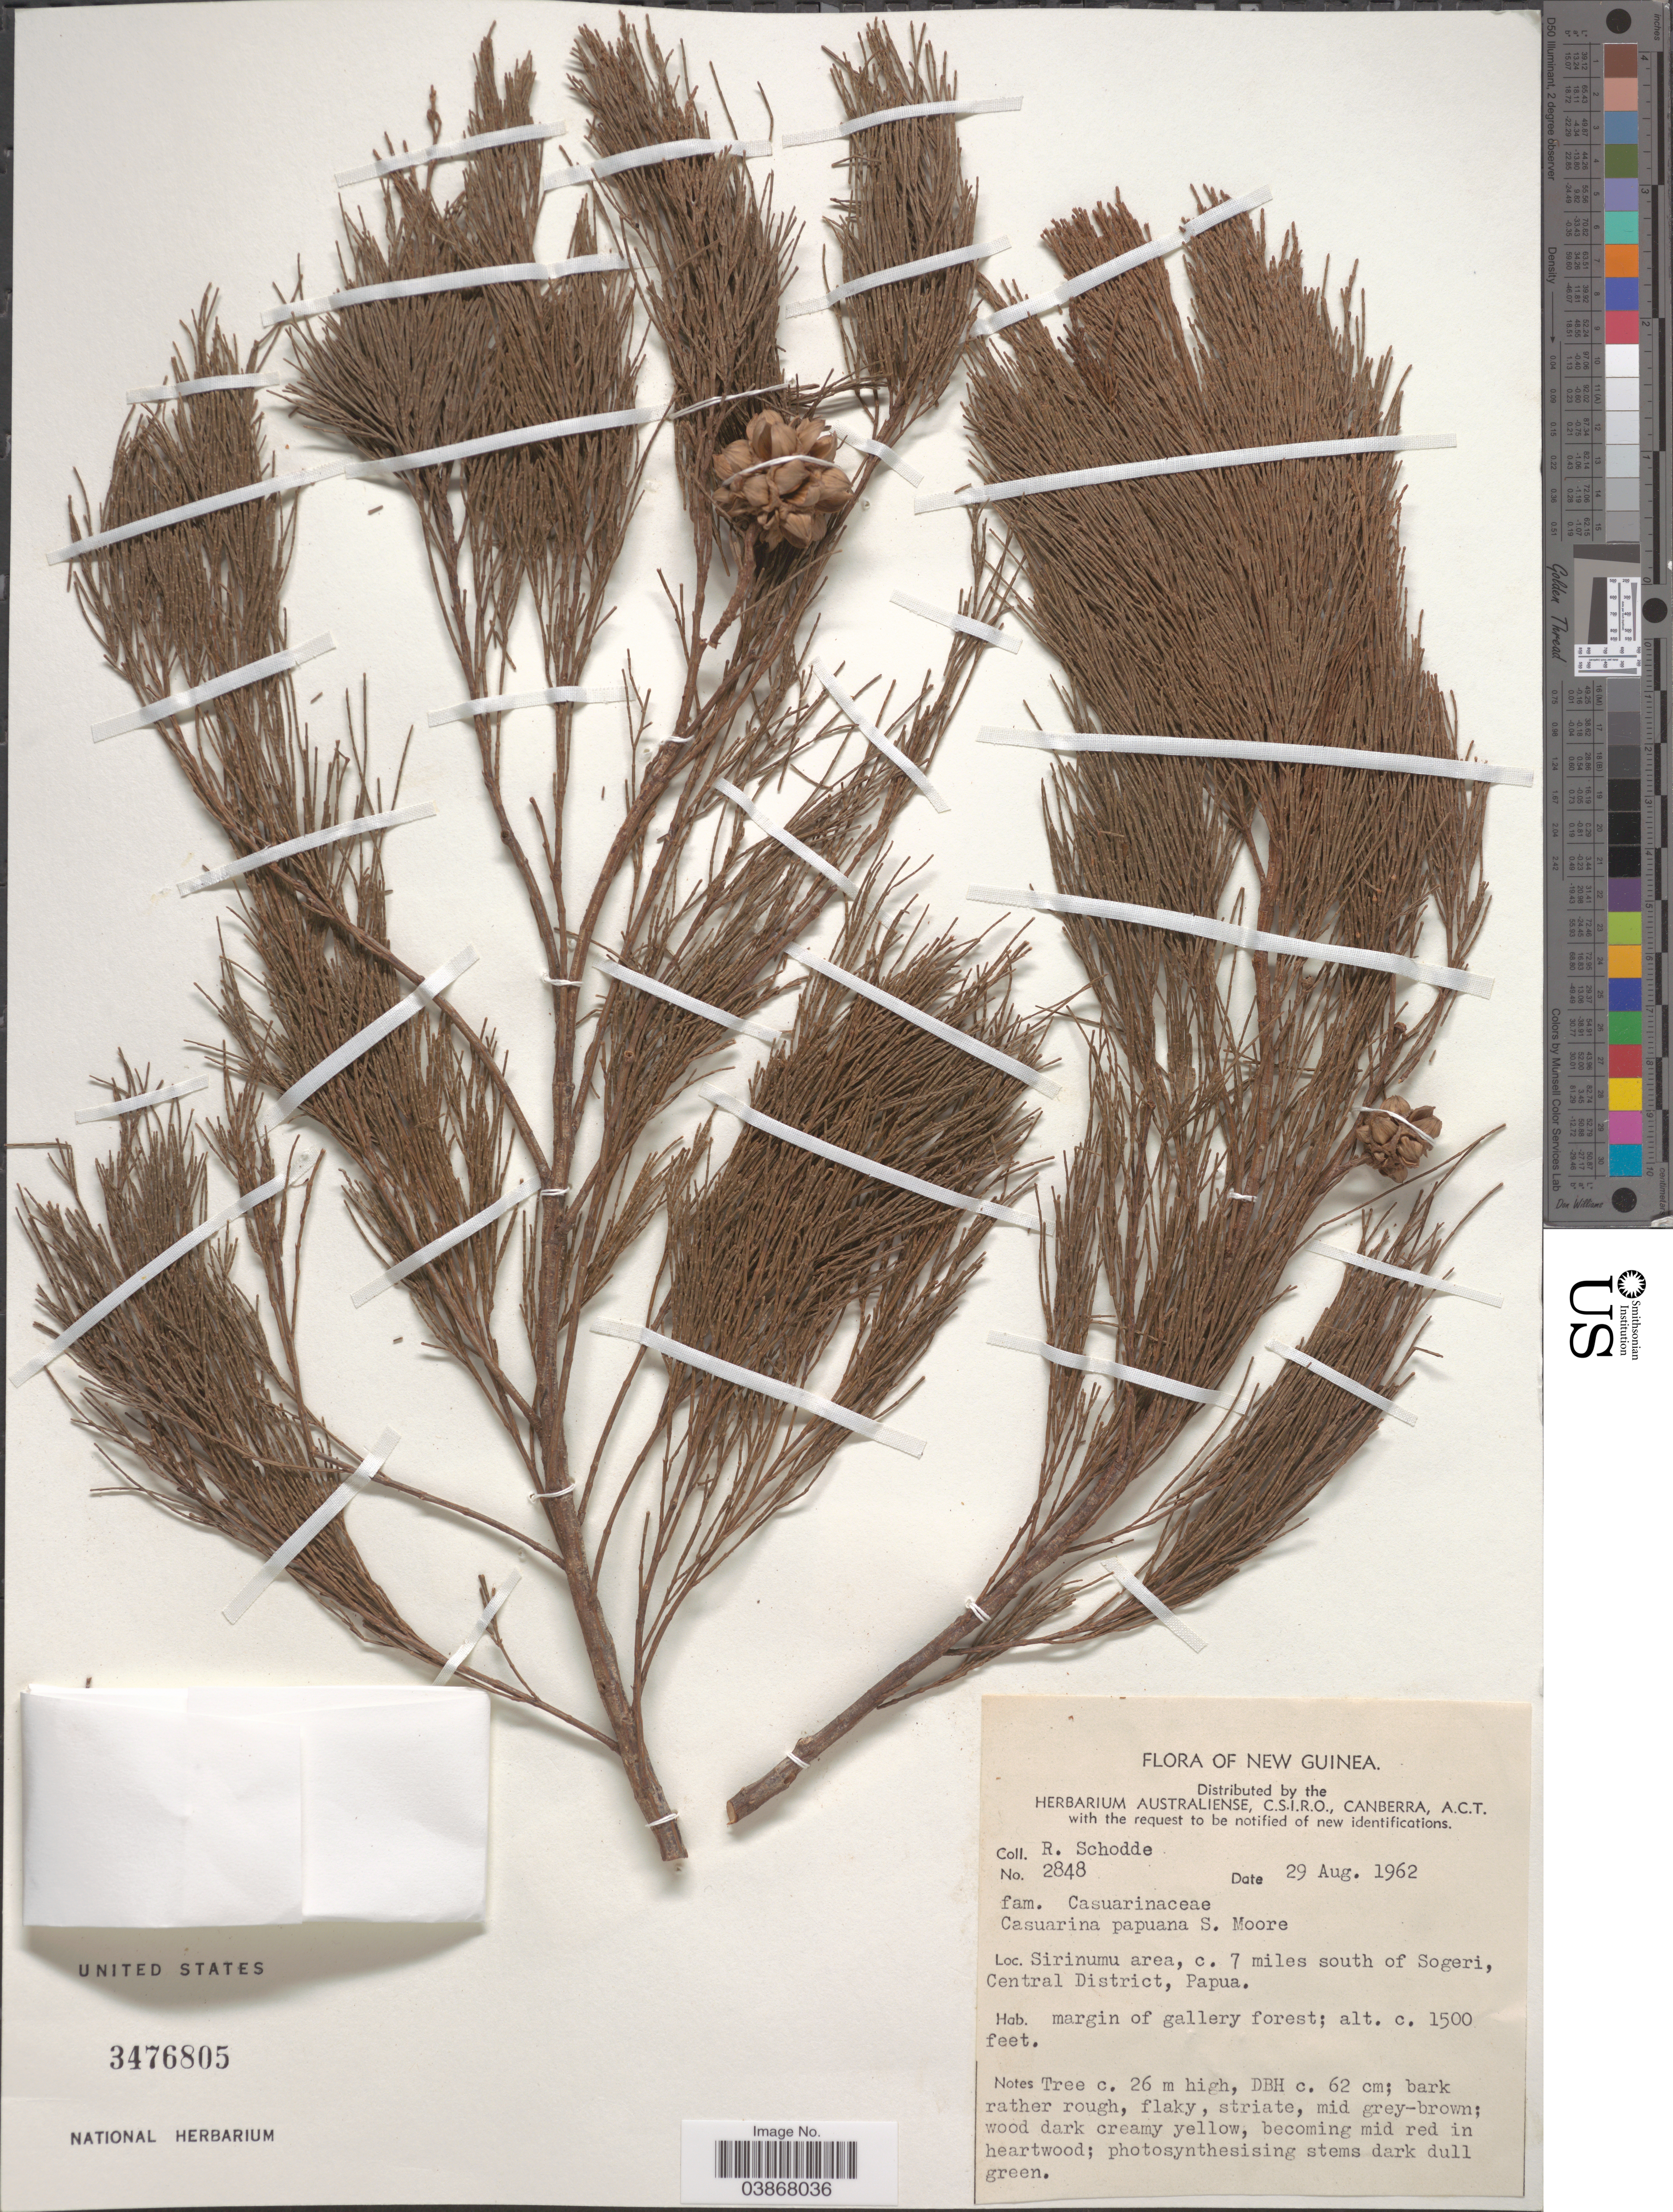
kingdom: Plantae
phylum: Tracheophyta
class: Magnoliopsida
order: Fagales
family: Casuarinaceae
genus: Gymnostoma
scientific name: Gymnostoma papuanum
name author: (S. Moore) L.A.S. Johnson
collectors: R. Schodde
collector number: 2848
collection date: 1962-08-29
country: Papua New Guinea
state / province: Central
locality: New Guinea. Sirinumu area, c. 7 miles south of Sogeri, Central District, Papua.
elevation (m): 457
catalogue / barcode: US 3476805